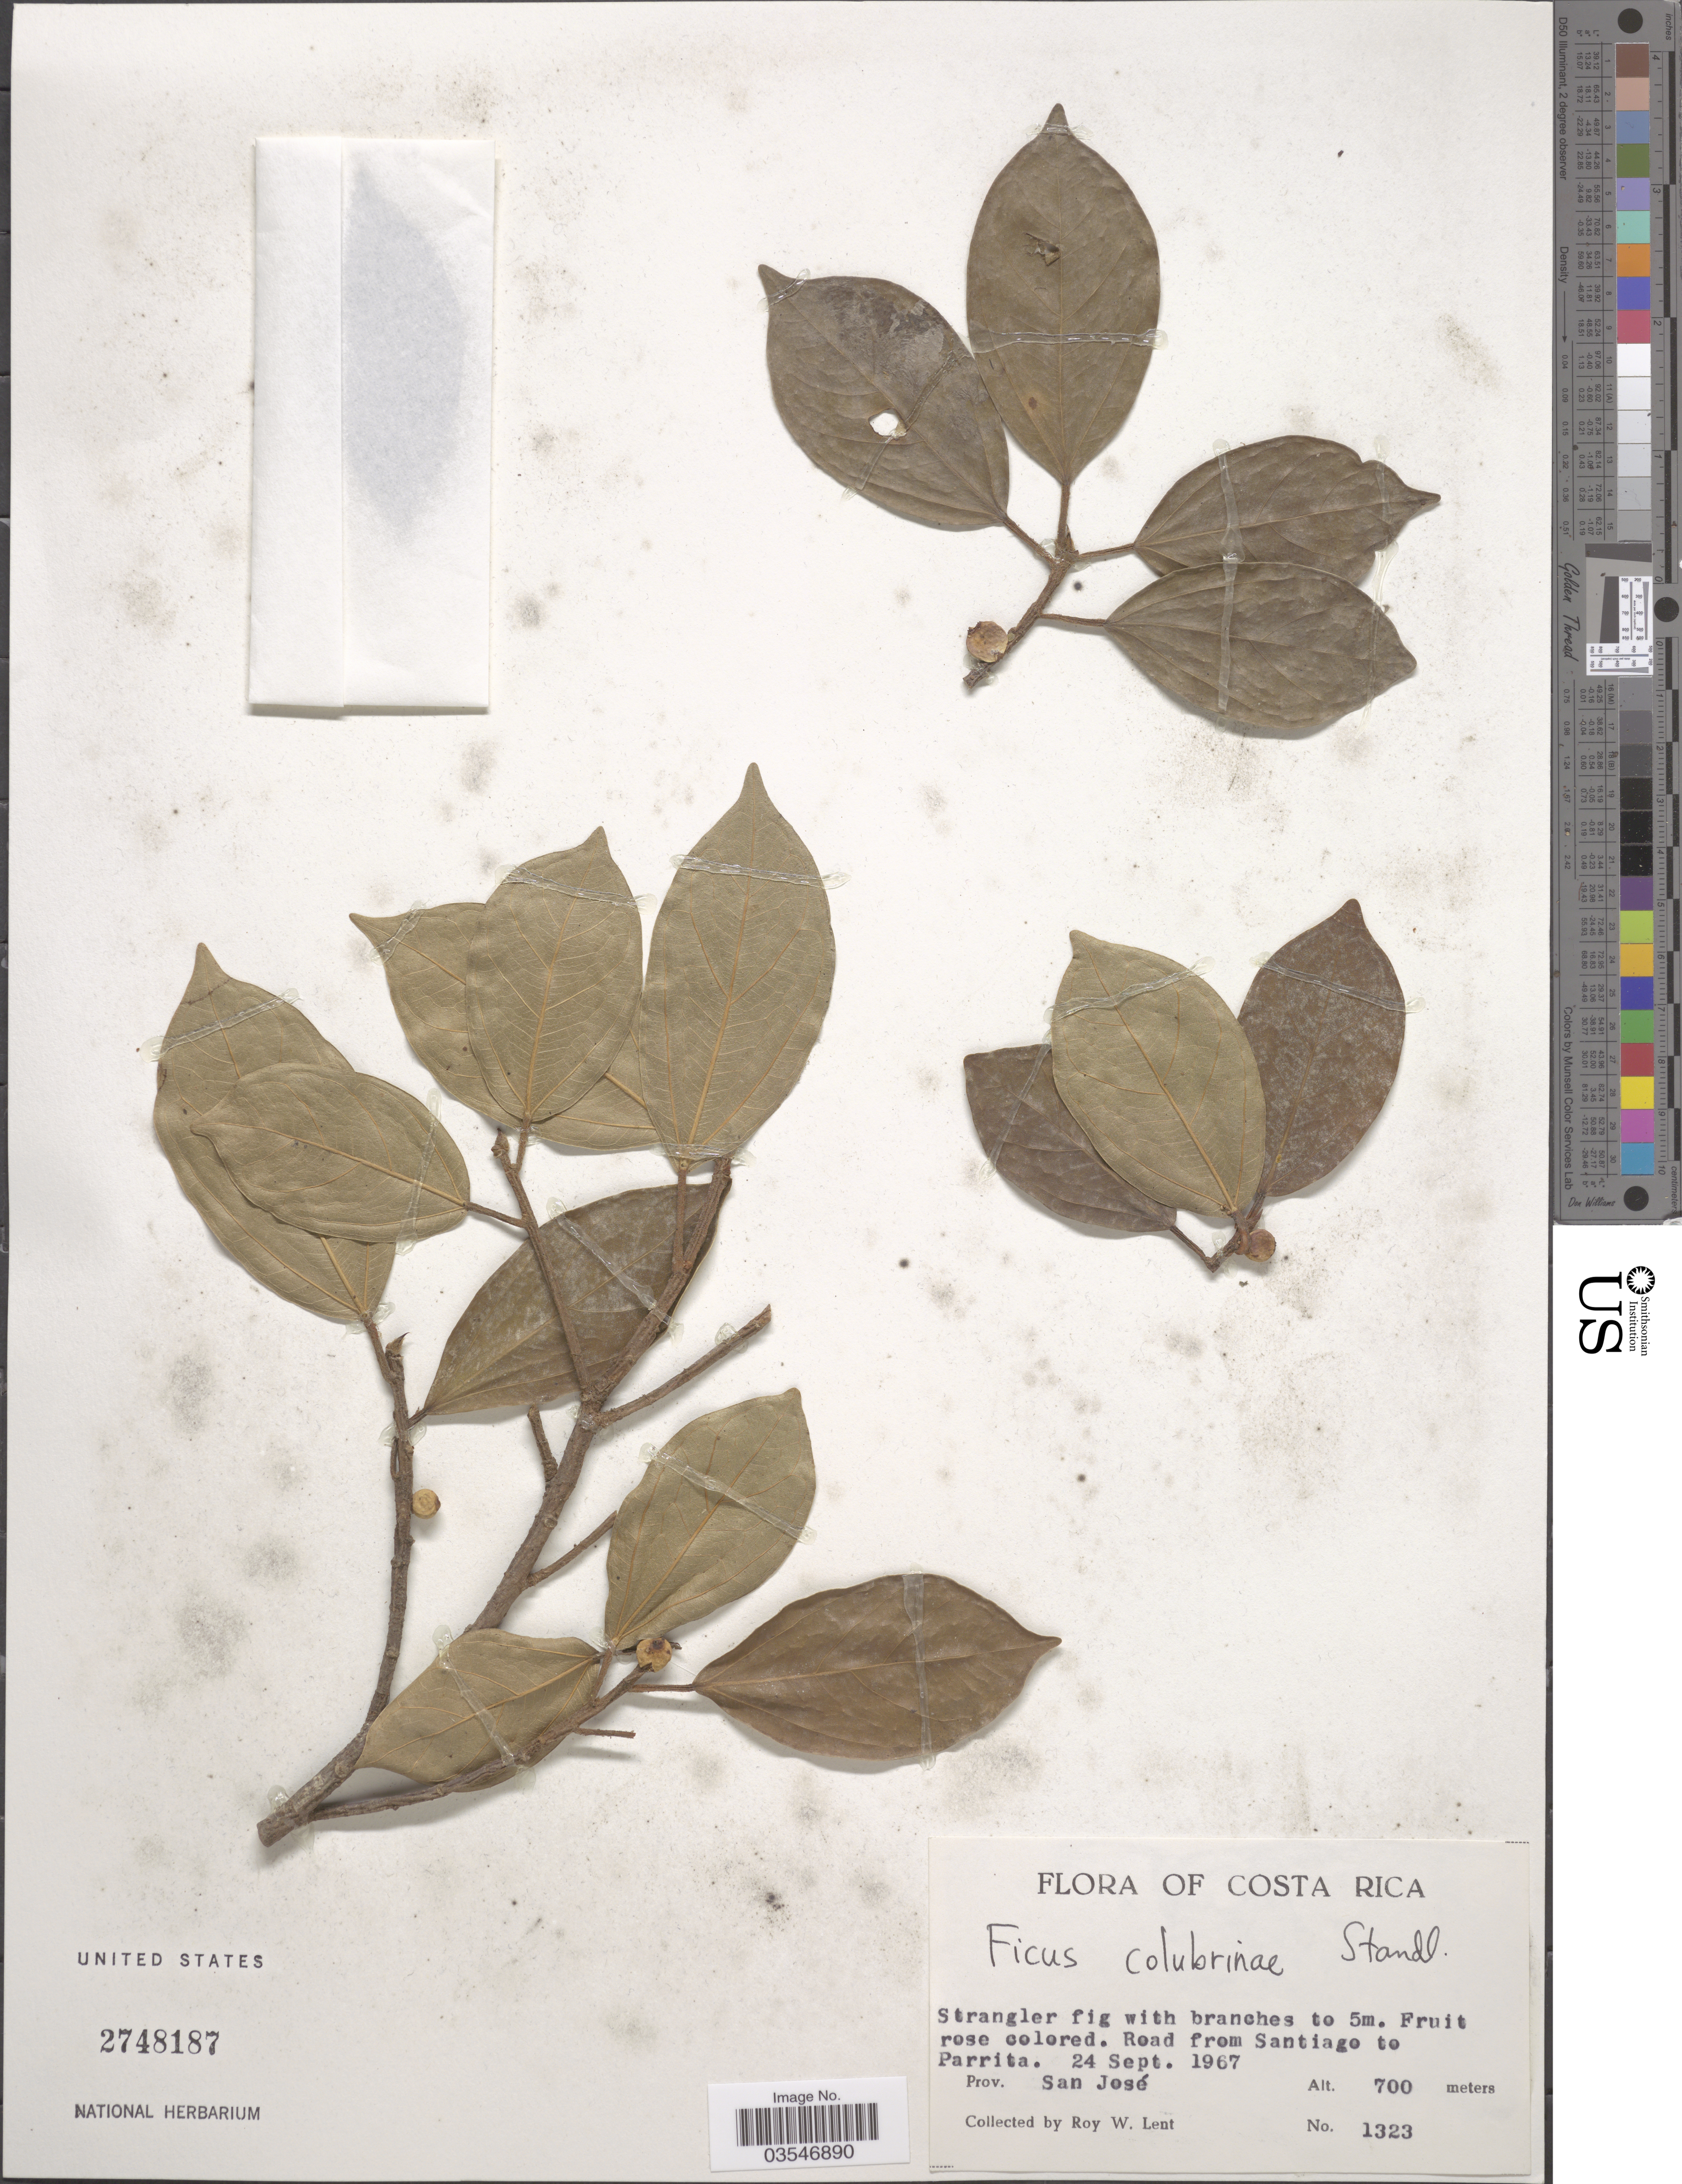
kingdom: Plantae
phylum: Tracheophyta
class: Magnoliopsida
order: Rosales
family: Moraceae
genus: Ficus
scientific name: Ficus colubrinae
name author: Standl.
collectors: R. W. Lent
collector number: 1323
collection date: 1967-09-24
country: Costa Rica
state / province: San José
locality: Road from Santiago to Parrita.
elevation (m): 700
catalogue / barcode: US 2748187